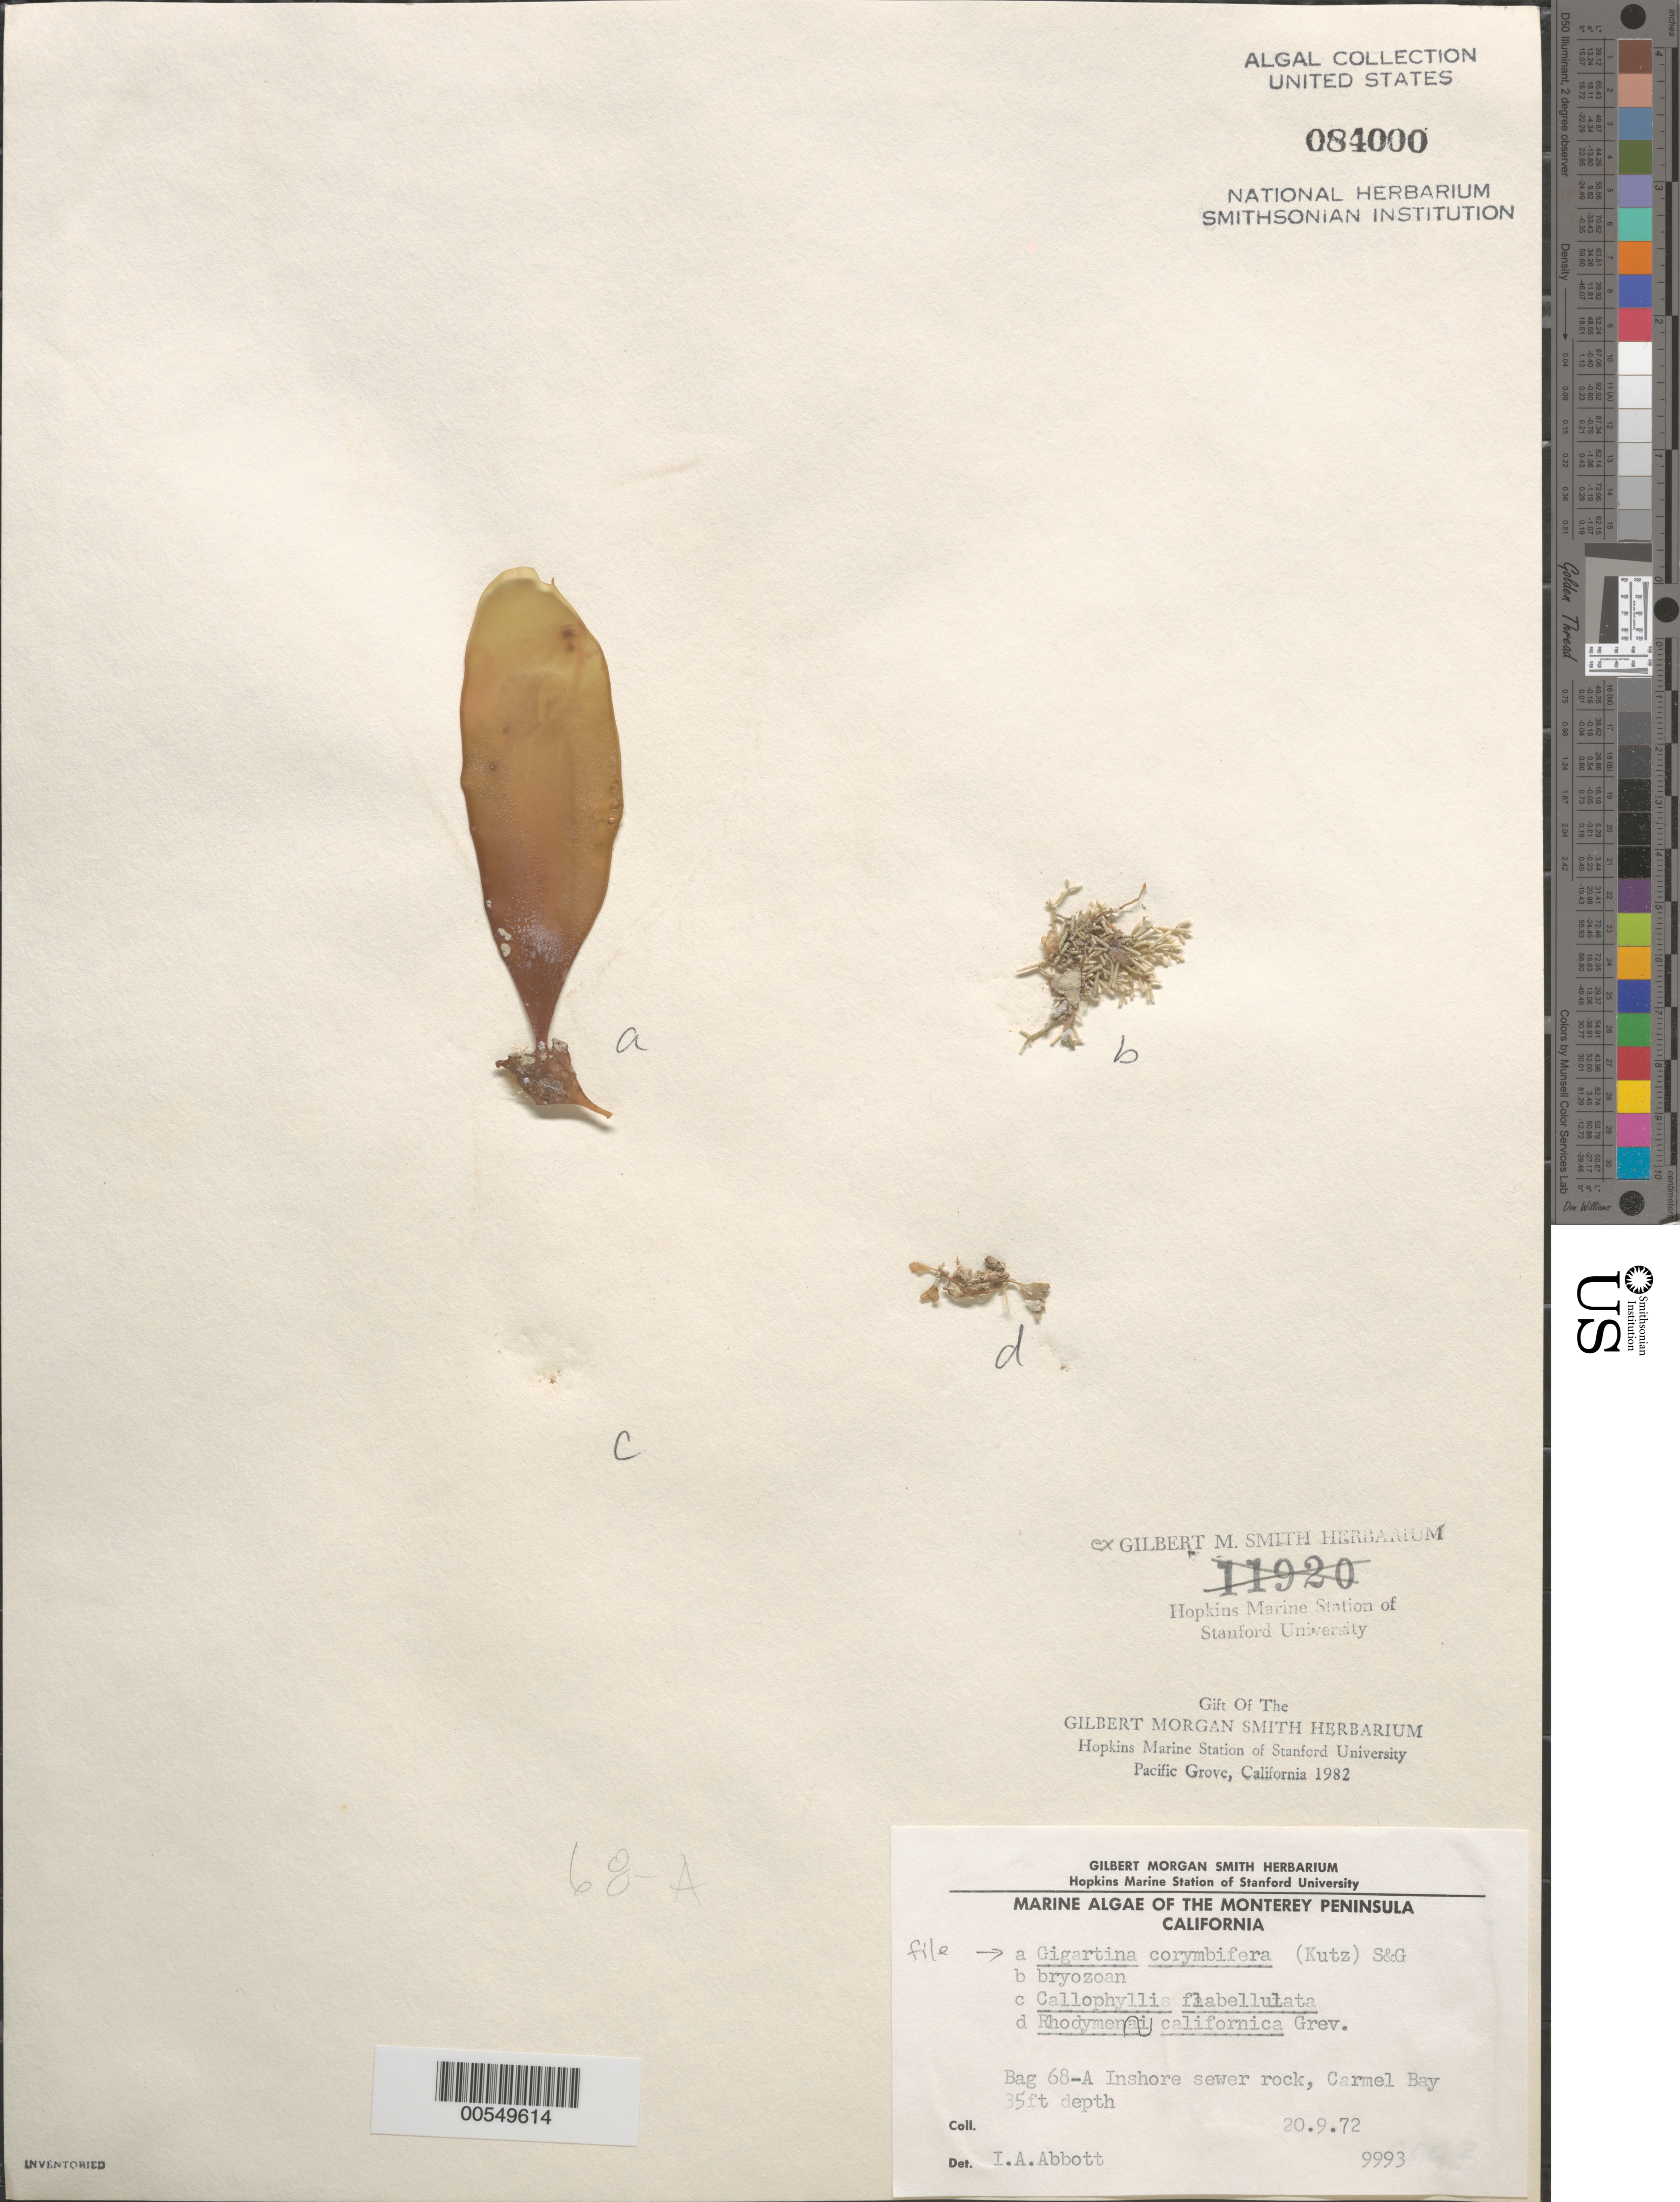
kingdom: Plantae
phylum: Rhodophyta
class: Florideophyceae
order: Gigartinales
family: Gigartinaceae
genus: Chondracanthus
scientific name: Chondracanthus corymbiferus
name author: (Kütz.) Guiry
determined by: Algae name updating Project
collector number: IAA 9993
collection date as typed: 20 Sep 1972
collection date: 1972-09-20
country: United States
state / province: California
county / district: Monterey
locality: Carmel Bay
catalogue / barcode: US 84000